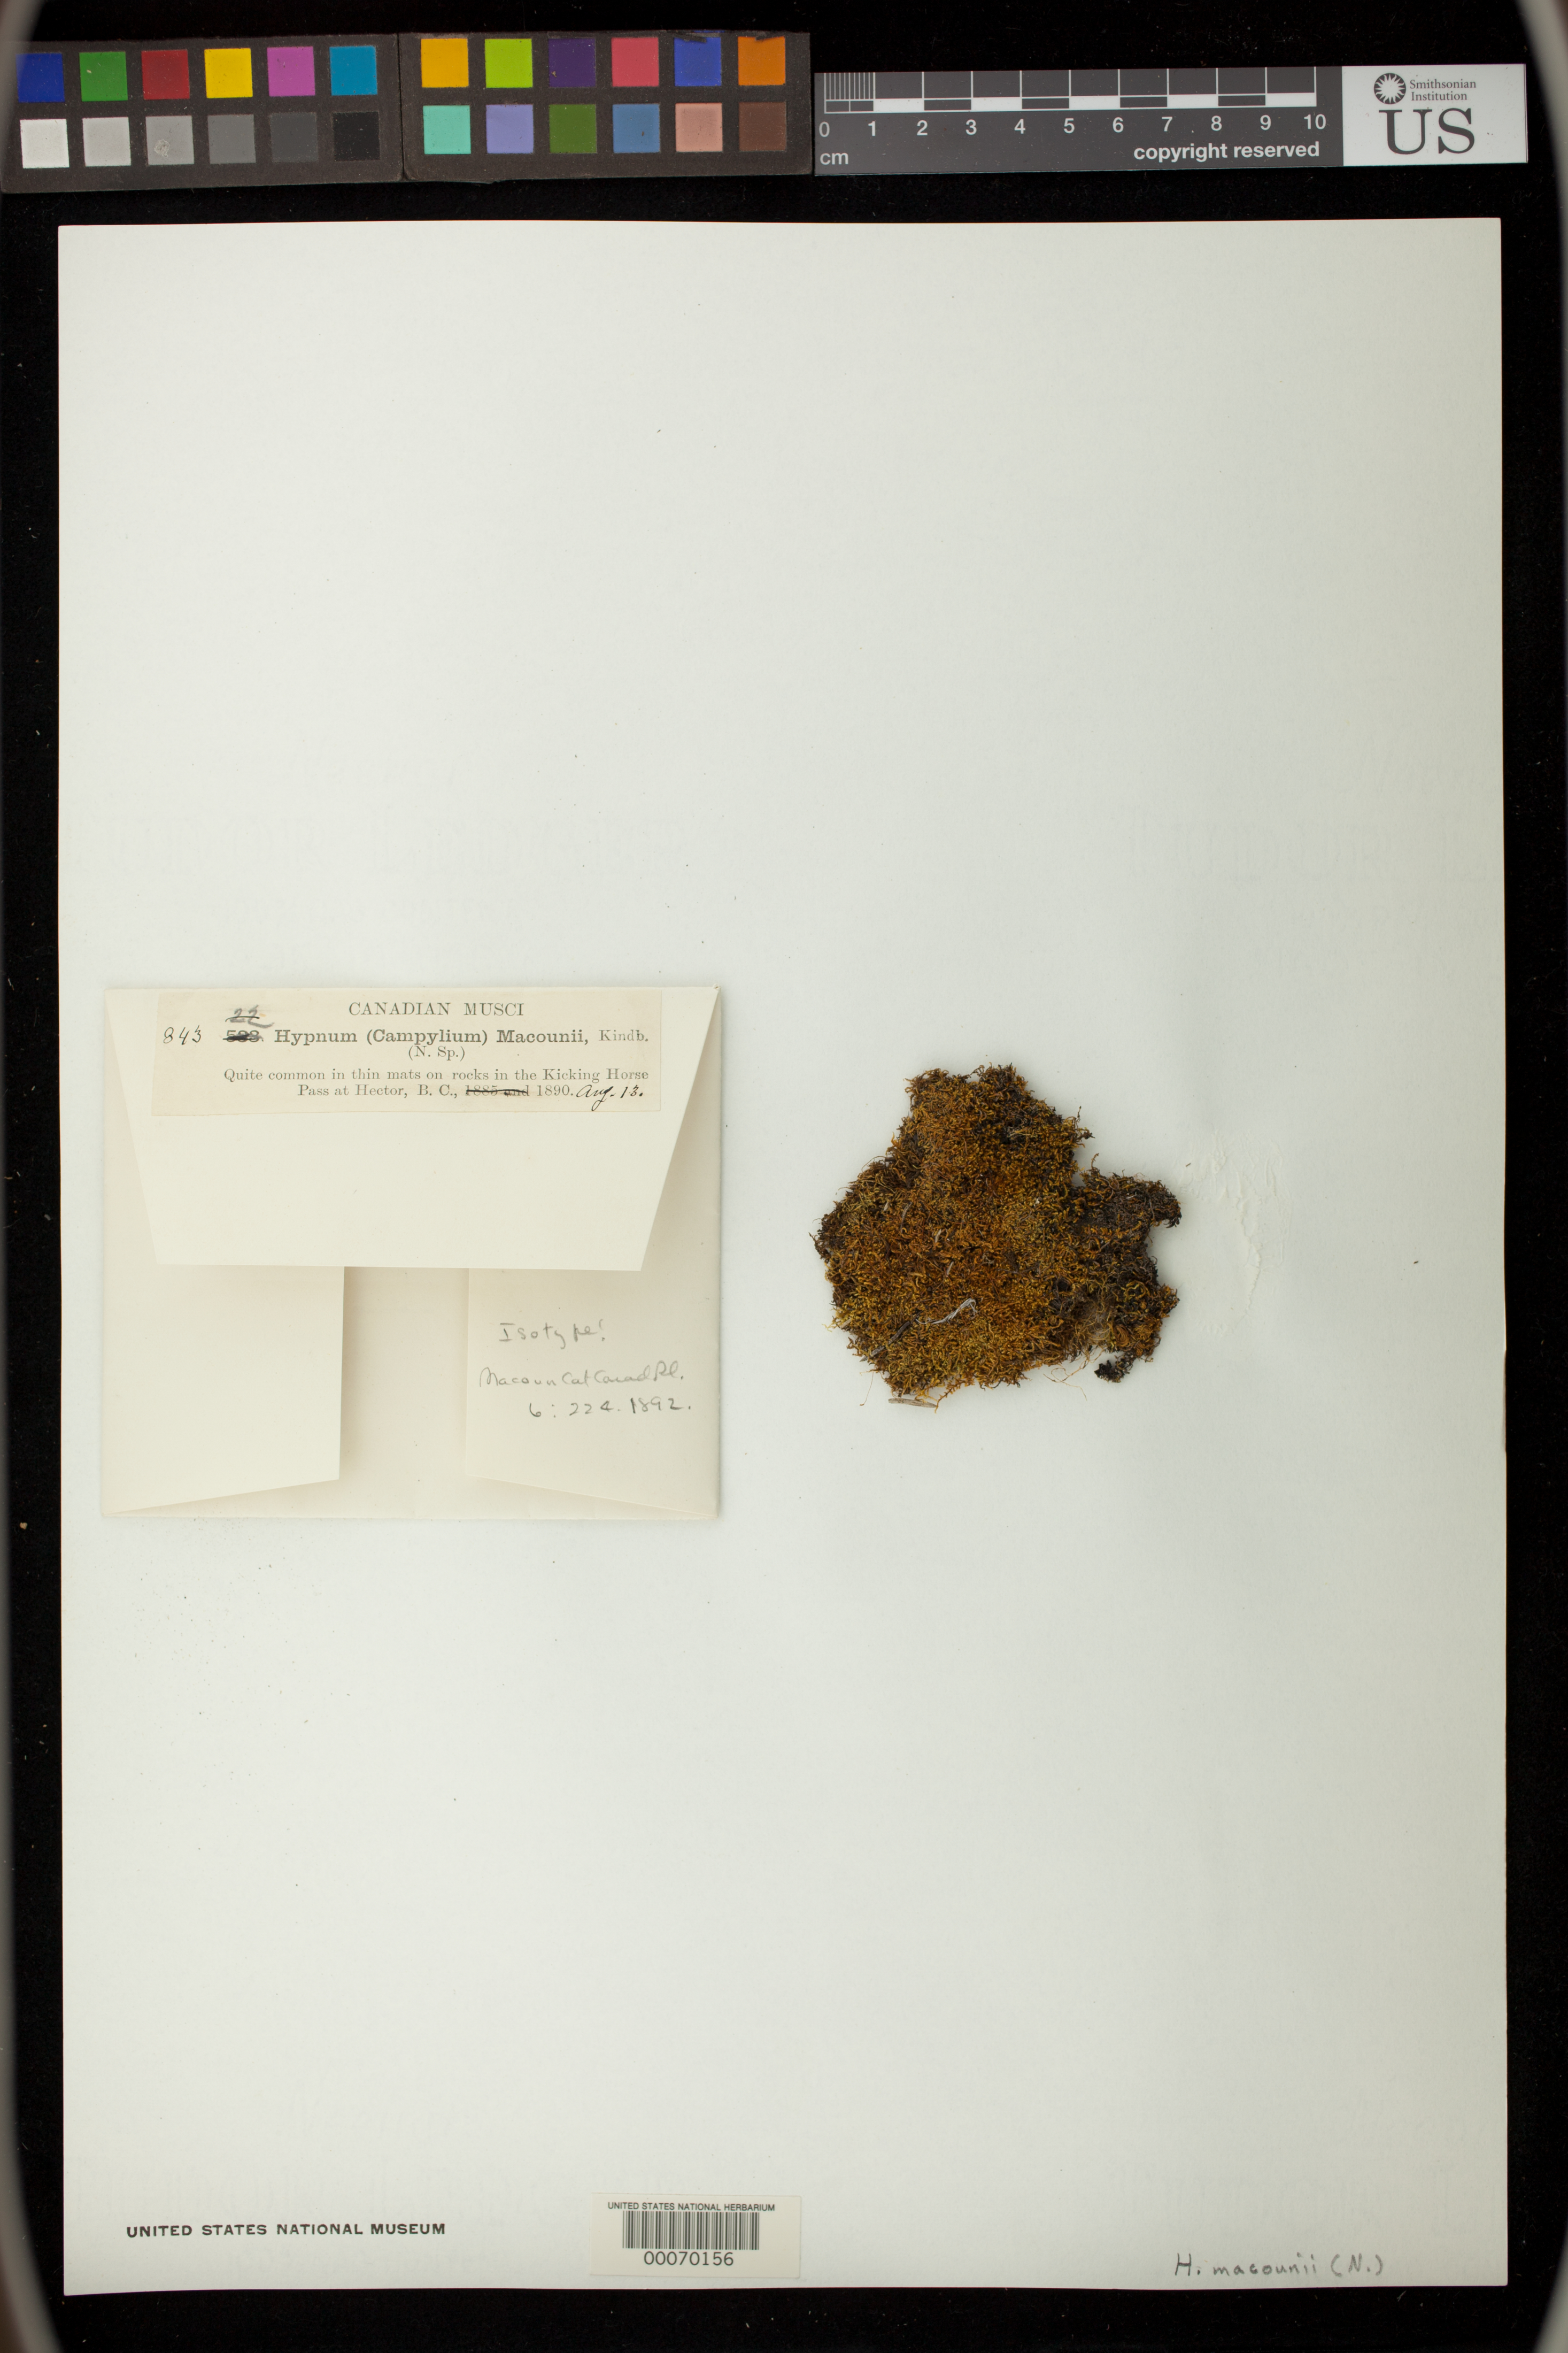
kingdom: Plantae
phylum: Bryophyta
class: Bryopsida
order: Hypnales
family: Hypnaceae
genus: Hypnum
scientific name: Hypnum macounii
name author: Kindb.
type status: Isotype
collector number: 842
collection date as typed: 13 Aug 1890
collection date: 1890-08-13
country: Canada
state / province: British Columbia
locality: Kicking Horse Pass at Hector.